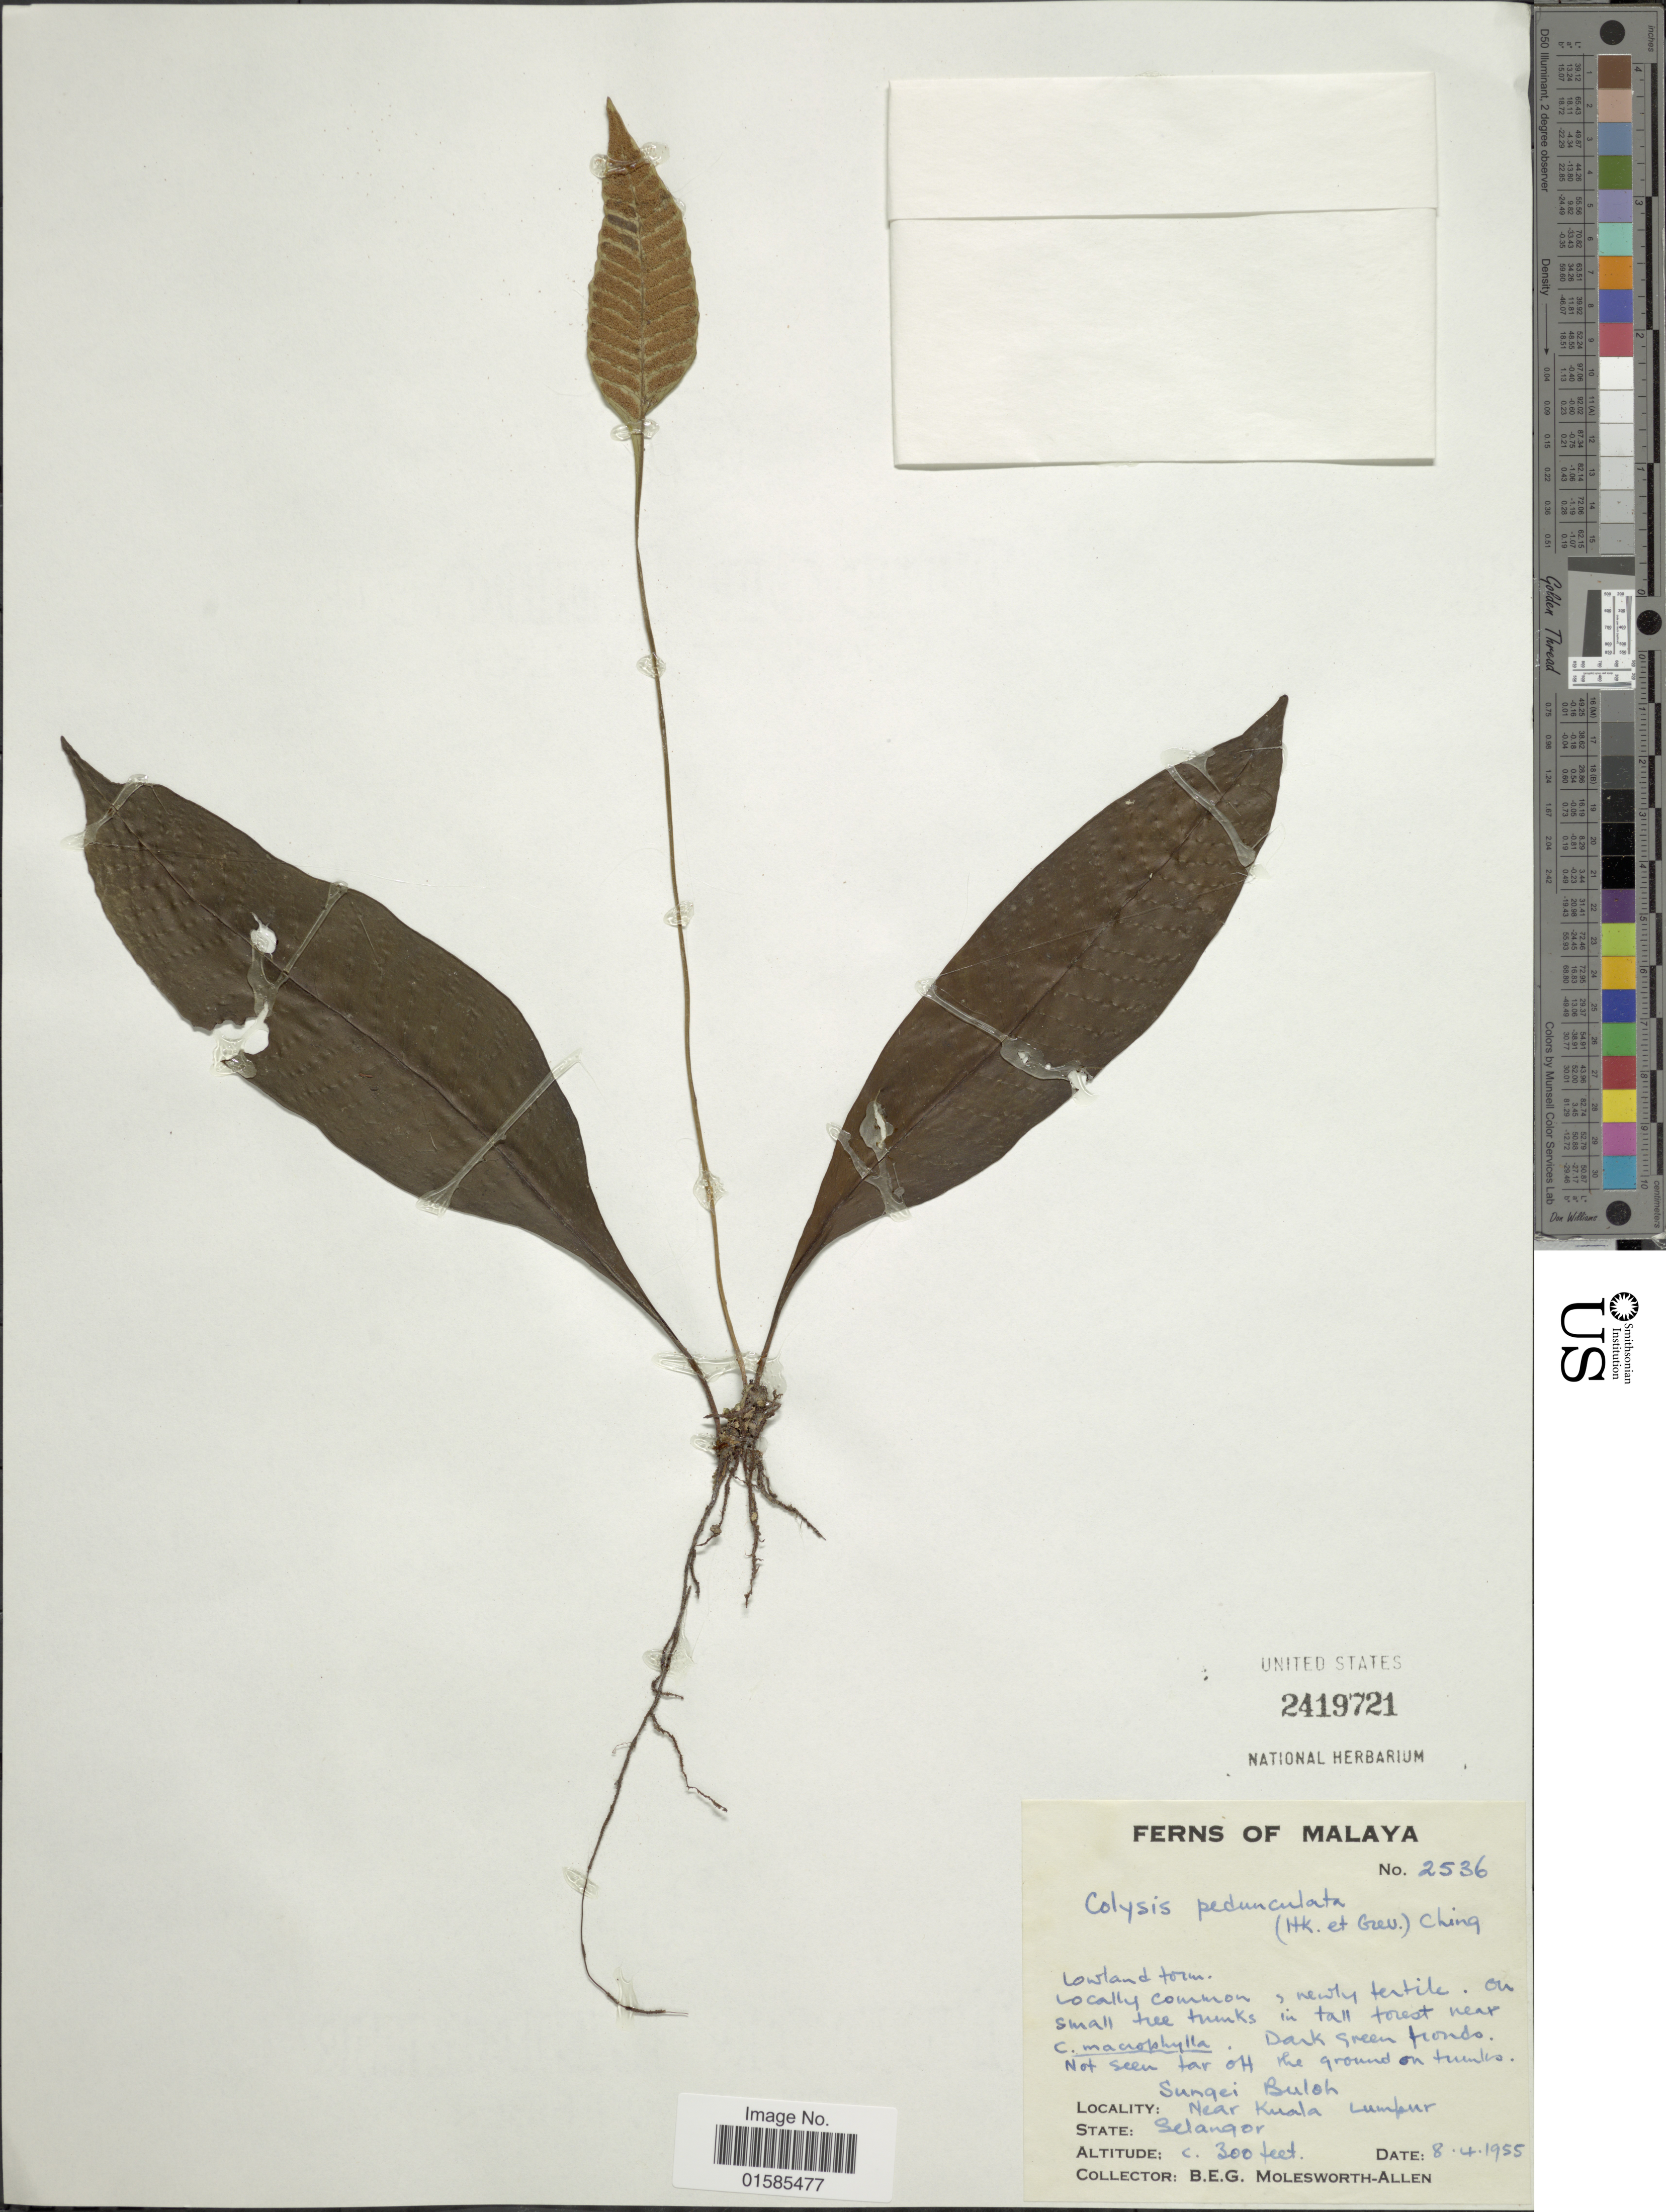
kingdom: Plantae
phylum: Tracheophyta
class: Polypodiopsida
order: Polypodiales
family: Polypodiaceae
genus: Leptochilus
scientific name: Leptochilus pedunculatus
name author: (Hook. & Grev.) Fraser-Jenk.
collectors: B. E. G. Molesworth-Allen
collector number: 2536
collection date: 1955-04-08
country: Malaysia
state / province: Selangor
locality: Malaya, Sungei Buloh, near Kuala Lumpur, Selangor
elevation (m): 91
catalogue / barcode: US 2419721